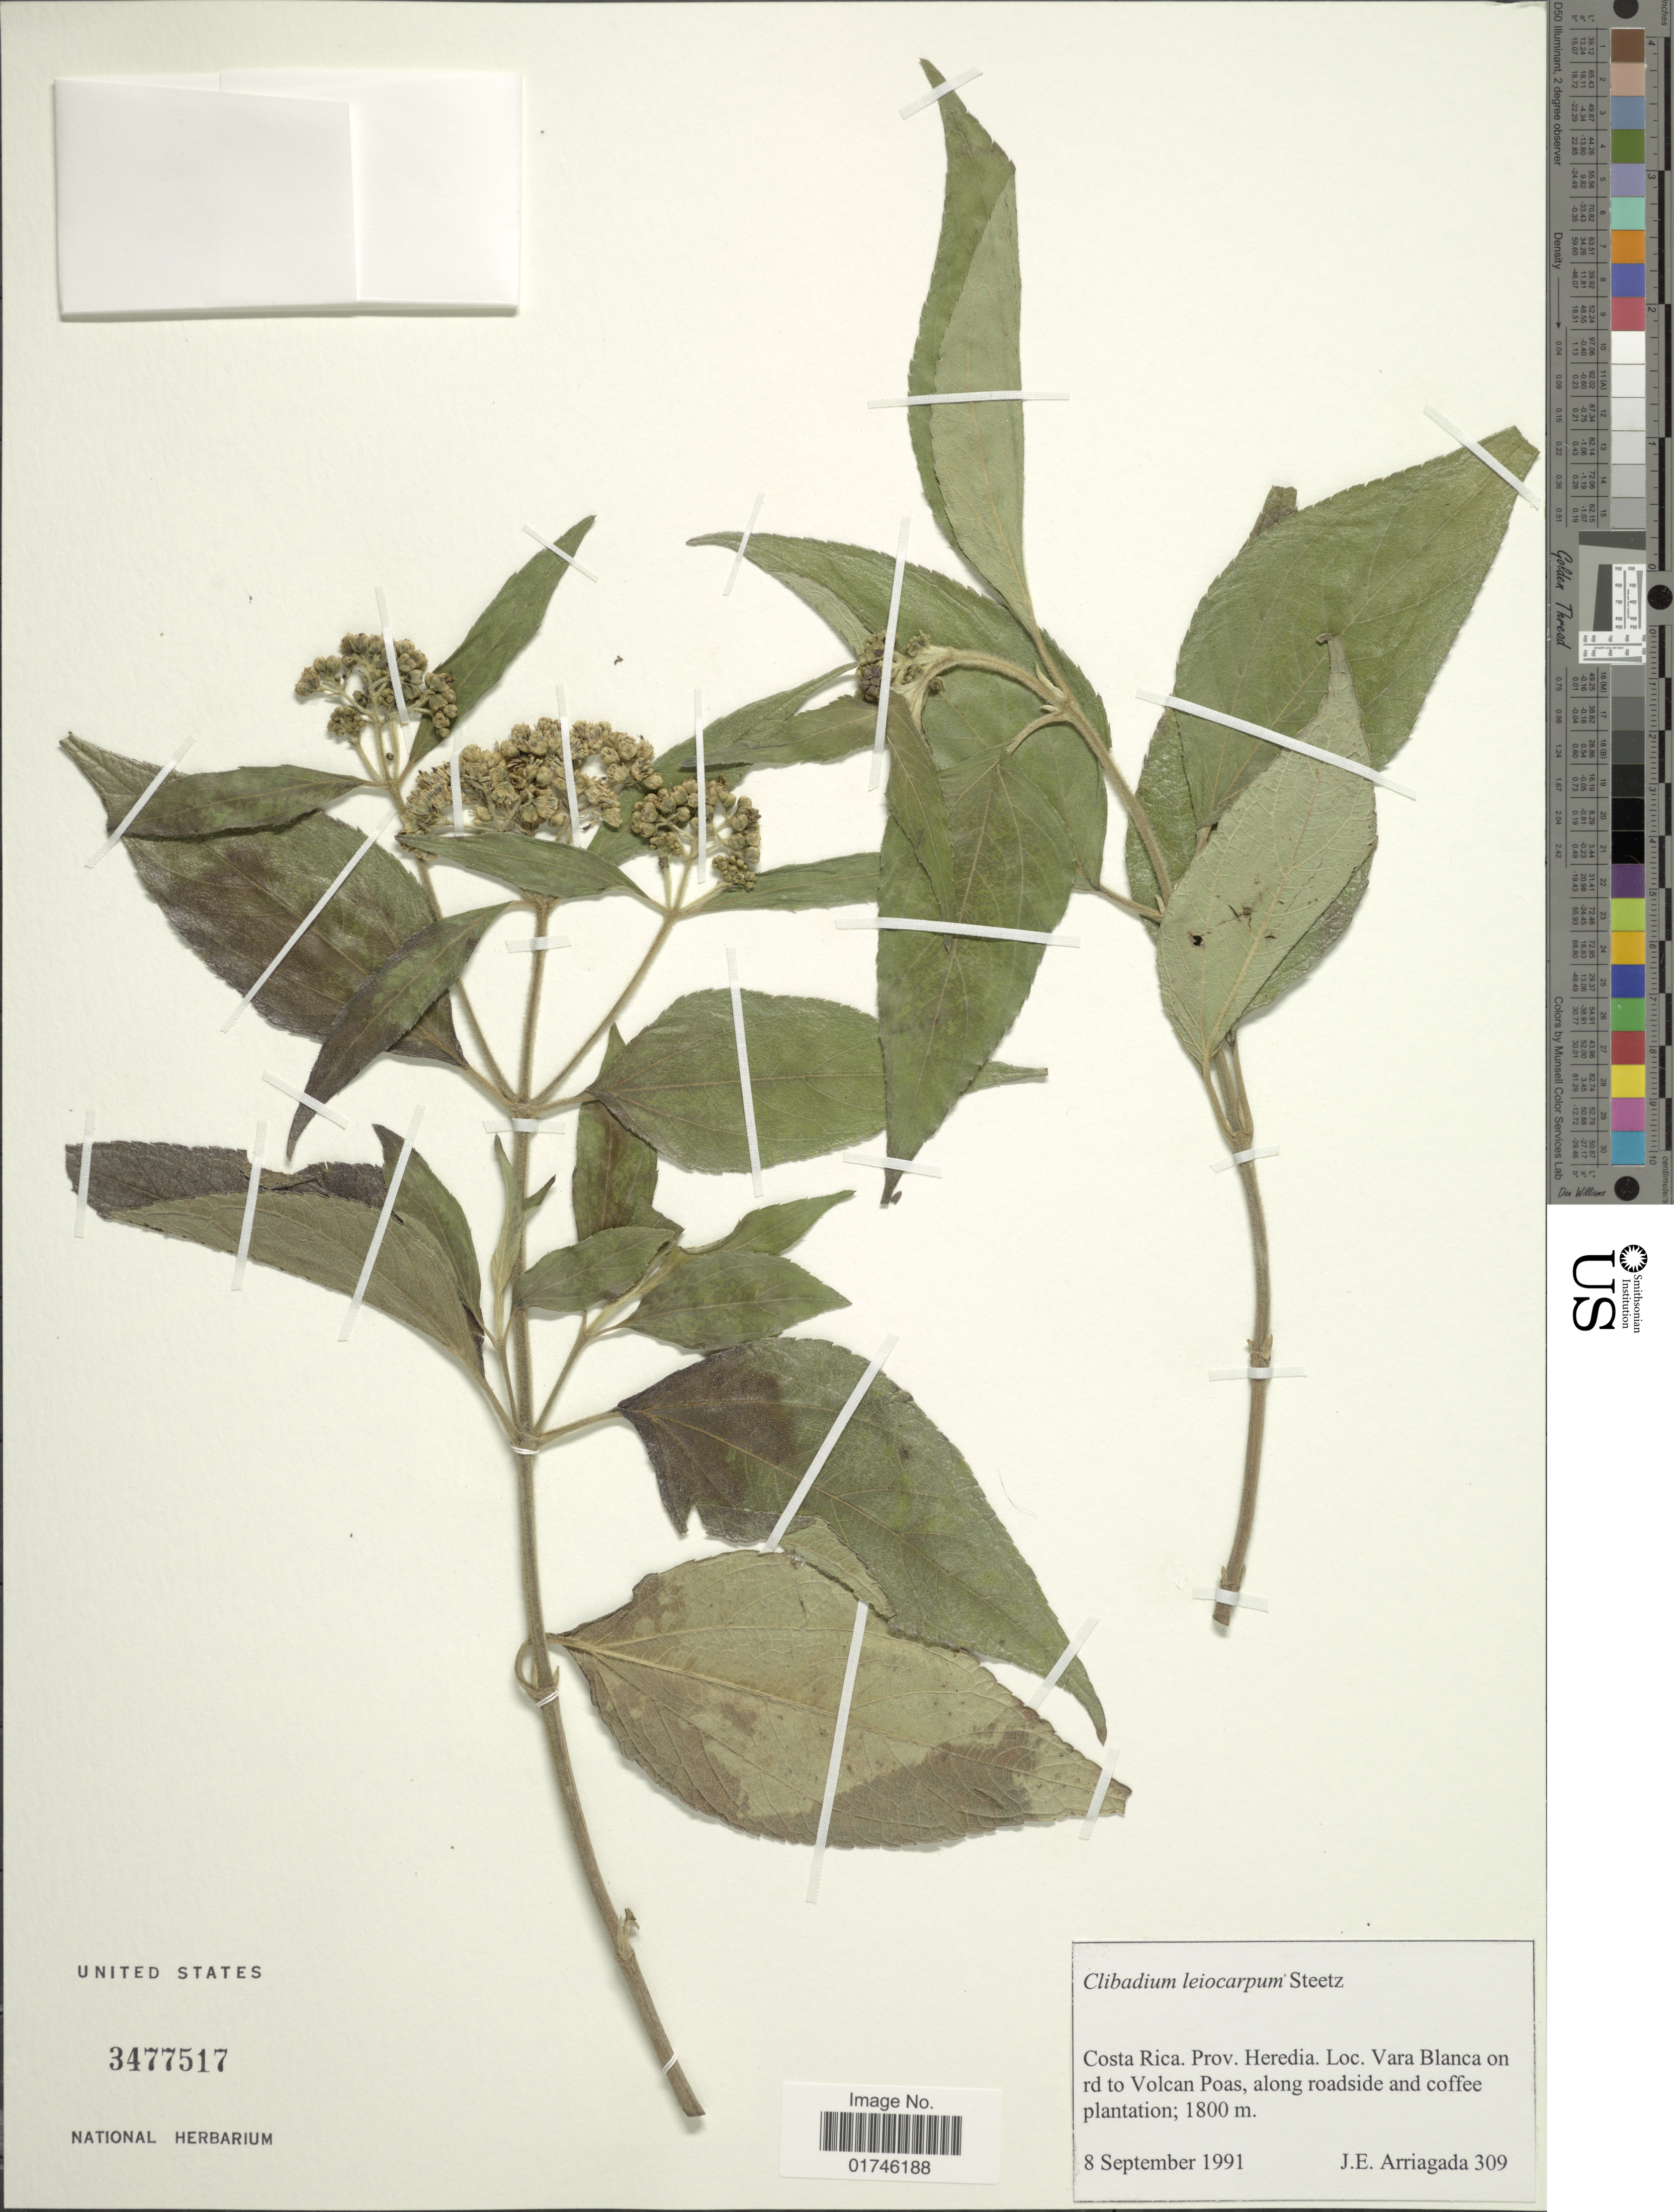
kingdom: Plantae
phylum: Tracheophyta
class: Magnoliopsida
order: Asterales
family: Asteraceae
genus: Clibadium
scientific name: Clibadium leiocarpum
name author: Steetz in Seem.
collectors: J. Arriagada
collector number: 309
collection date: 1991-09-08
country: Costa Rica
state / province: Heredia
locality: Costa Rica. Prov. Heredia. Vara Blanca on rd to Volcan Poas, along roadside and coffee plantation.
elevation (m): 1800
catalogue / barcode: US 3477517